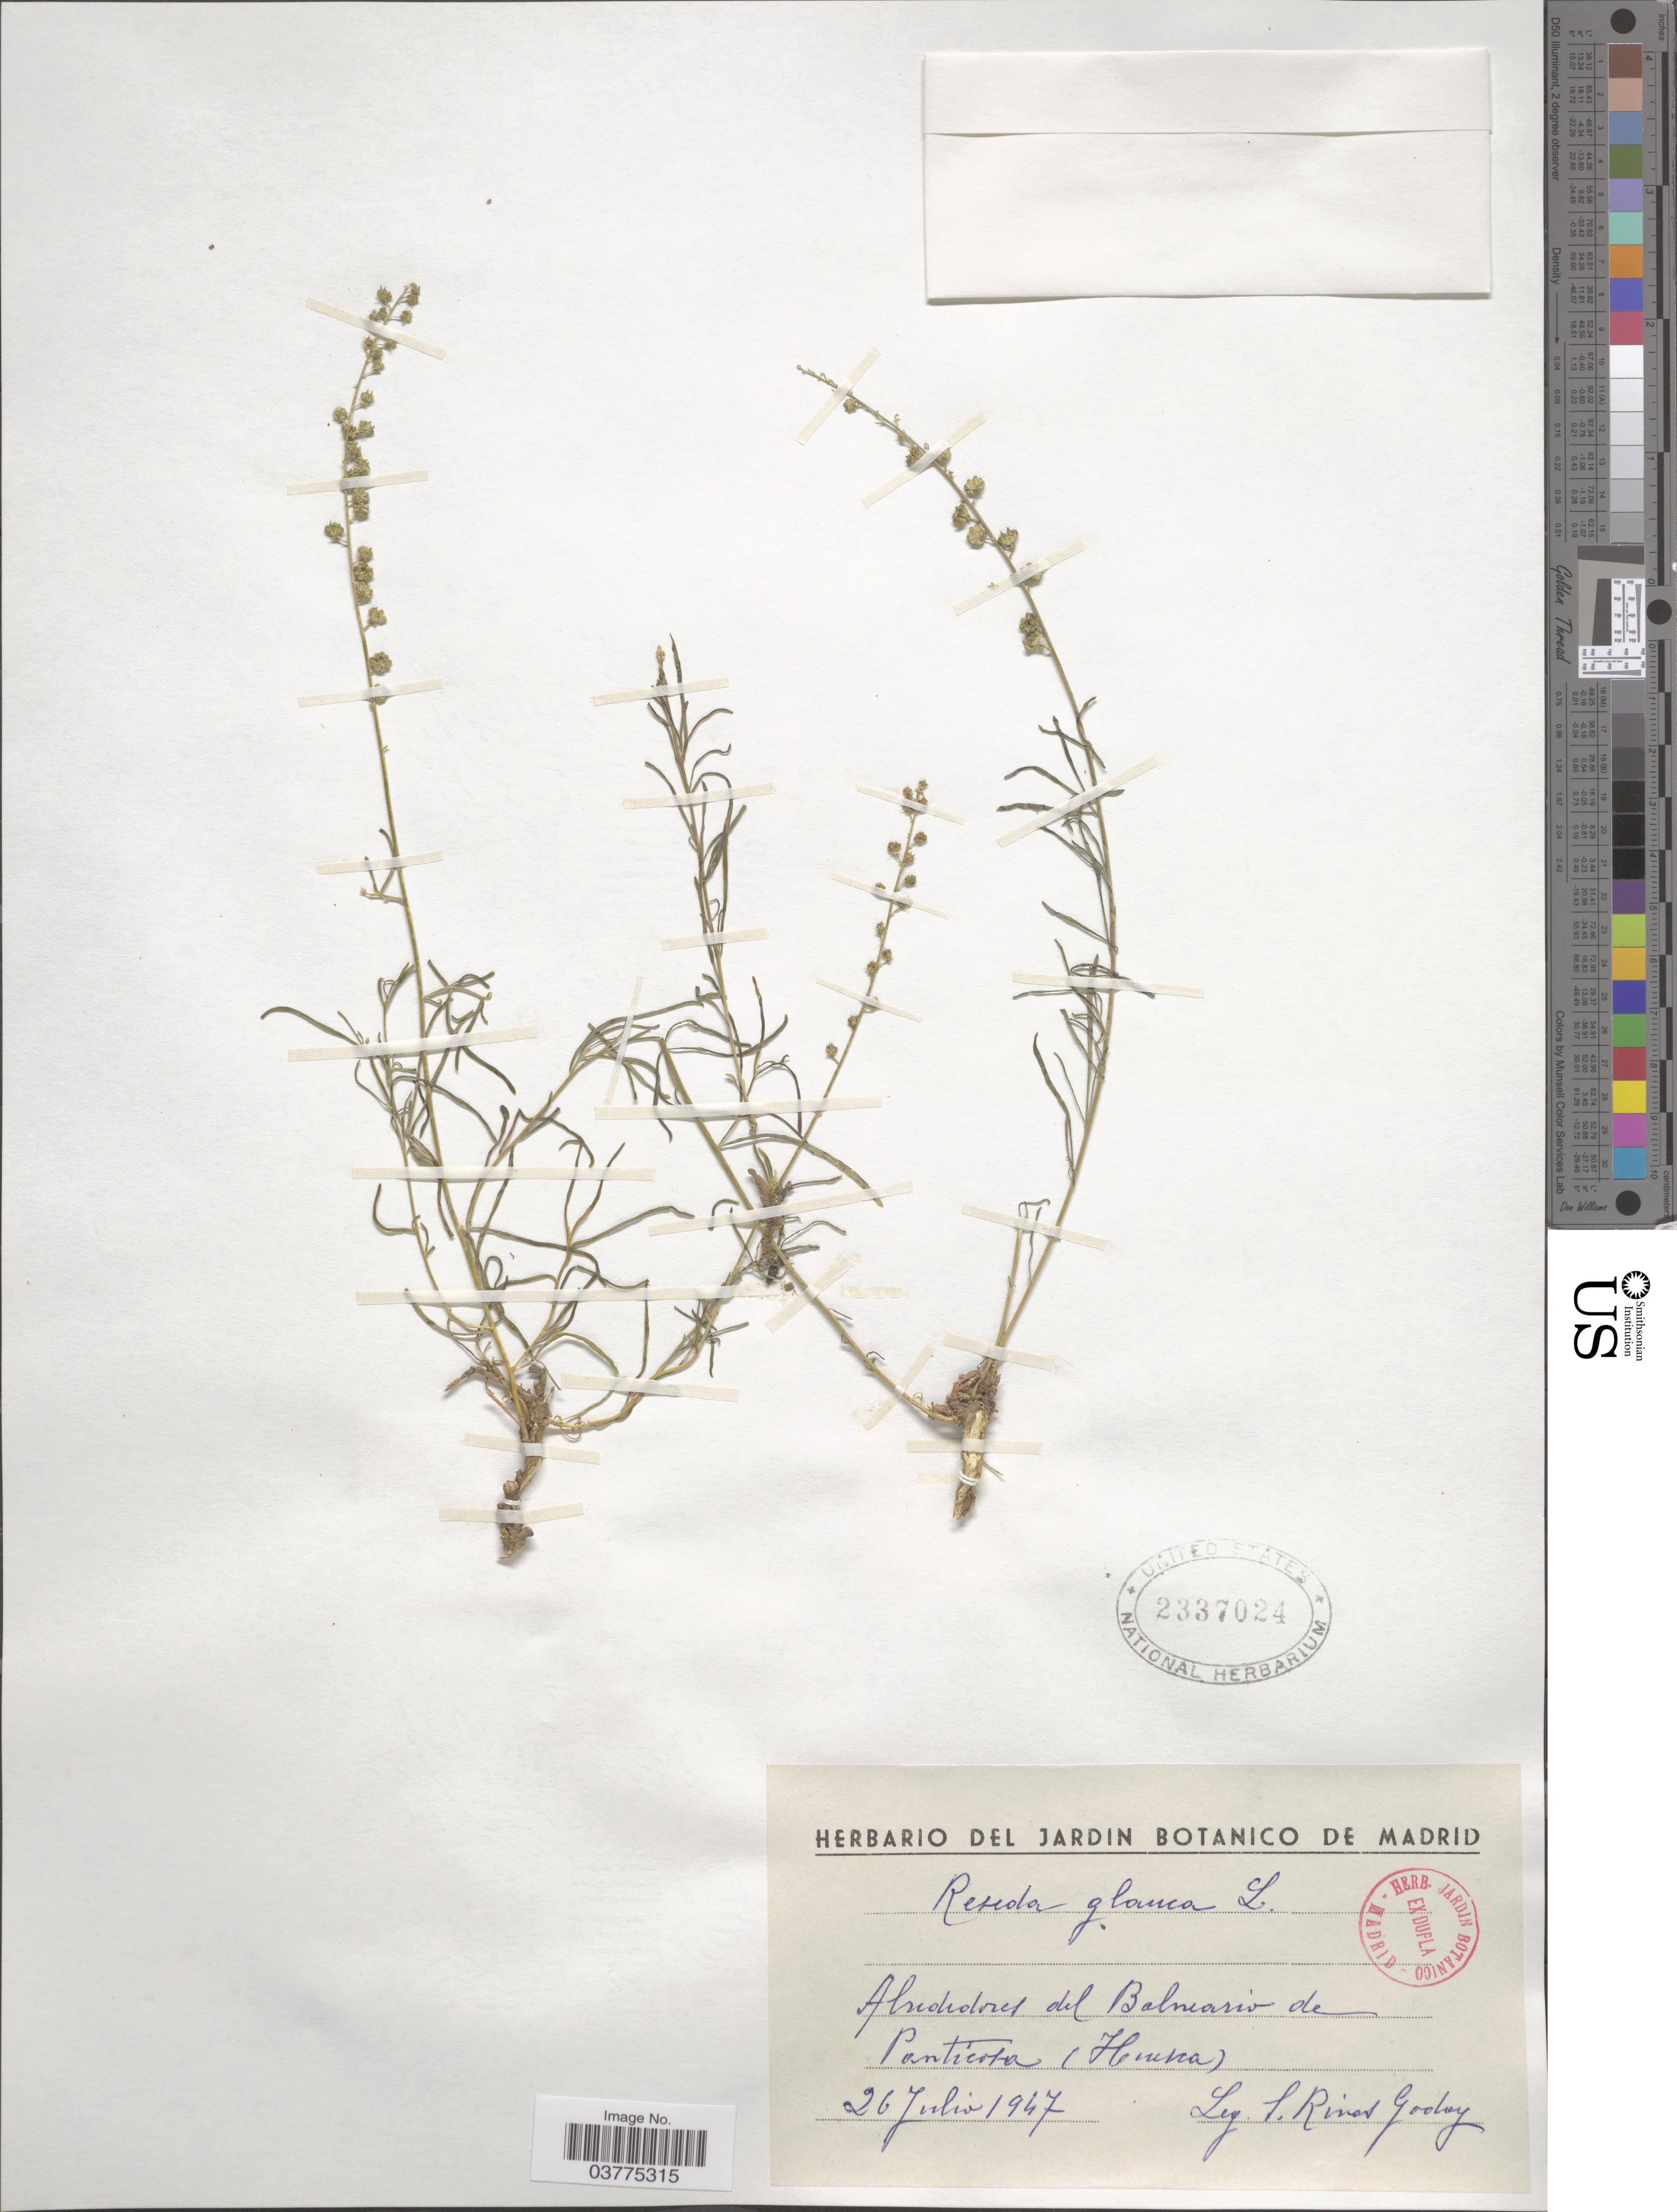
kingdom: Plantae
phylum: Tracheophyta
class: Magnoliopsida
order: Brassicales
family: Resedaceae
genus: Reseda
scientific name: Reseda glauca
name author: L.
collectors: S. Goday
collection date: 1947-07-26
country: Spain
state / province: Madrid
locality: Alrededores del Balneario de Panticosa (Herera*).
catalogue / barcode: US 2337024